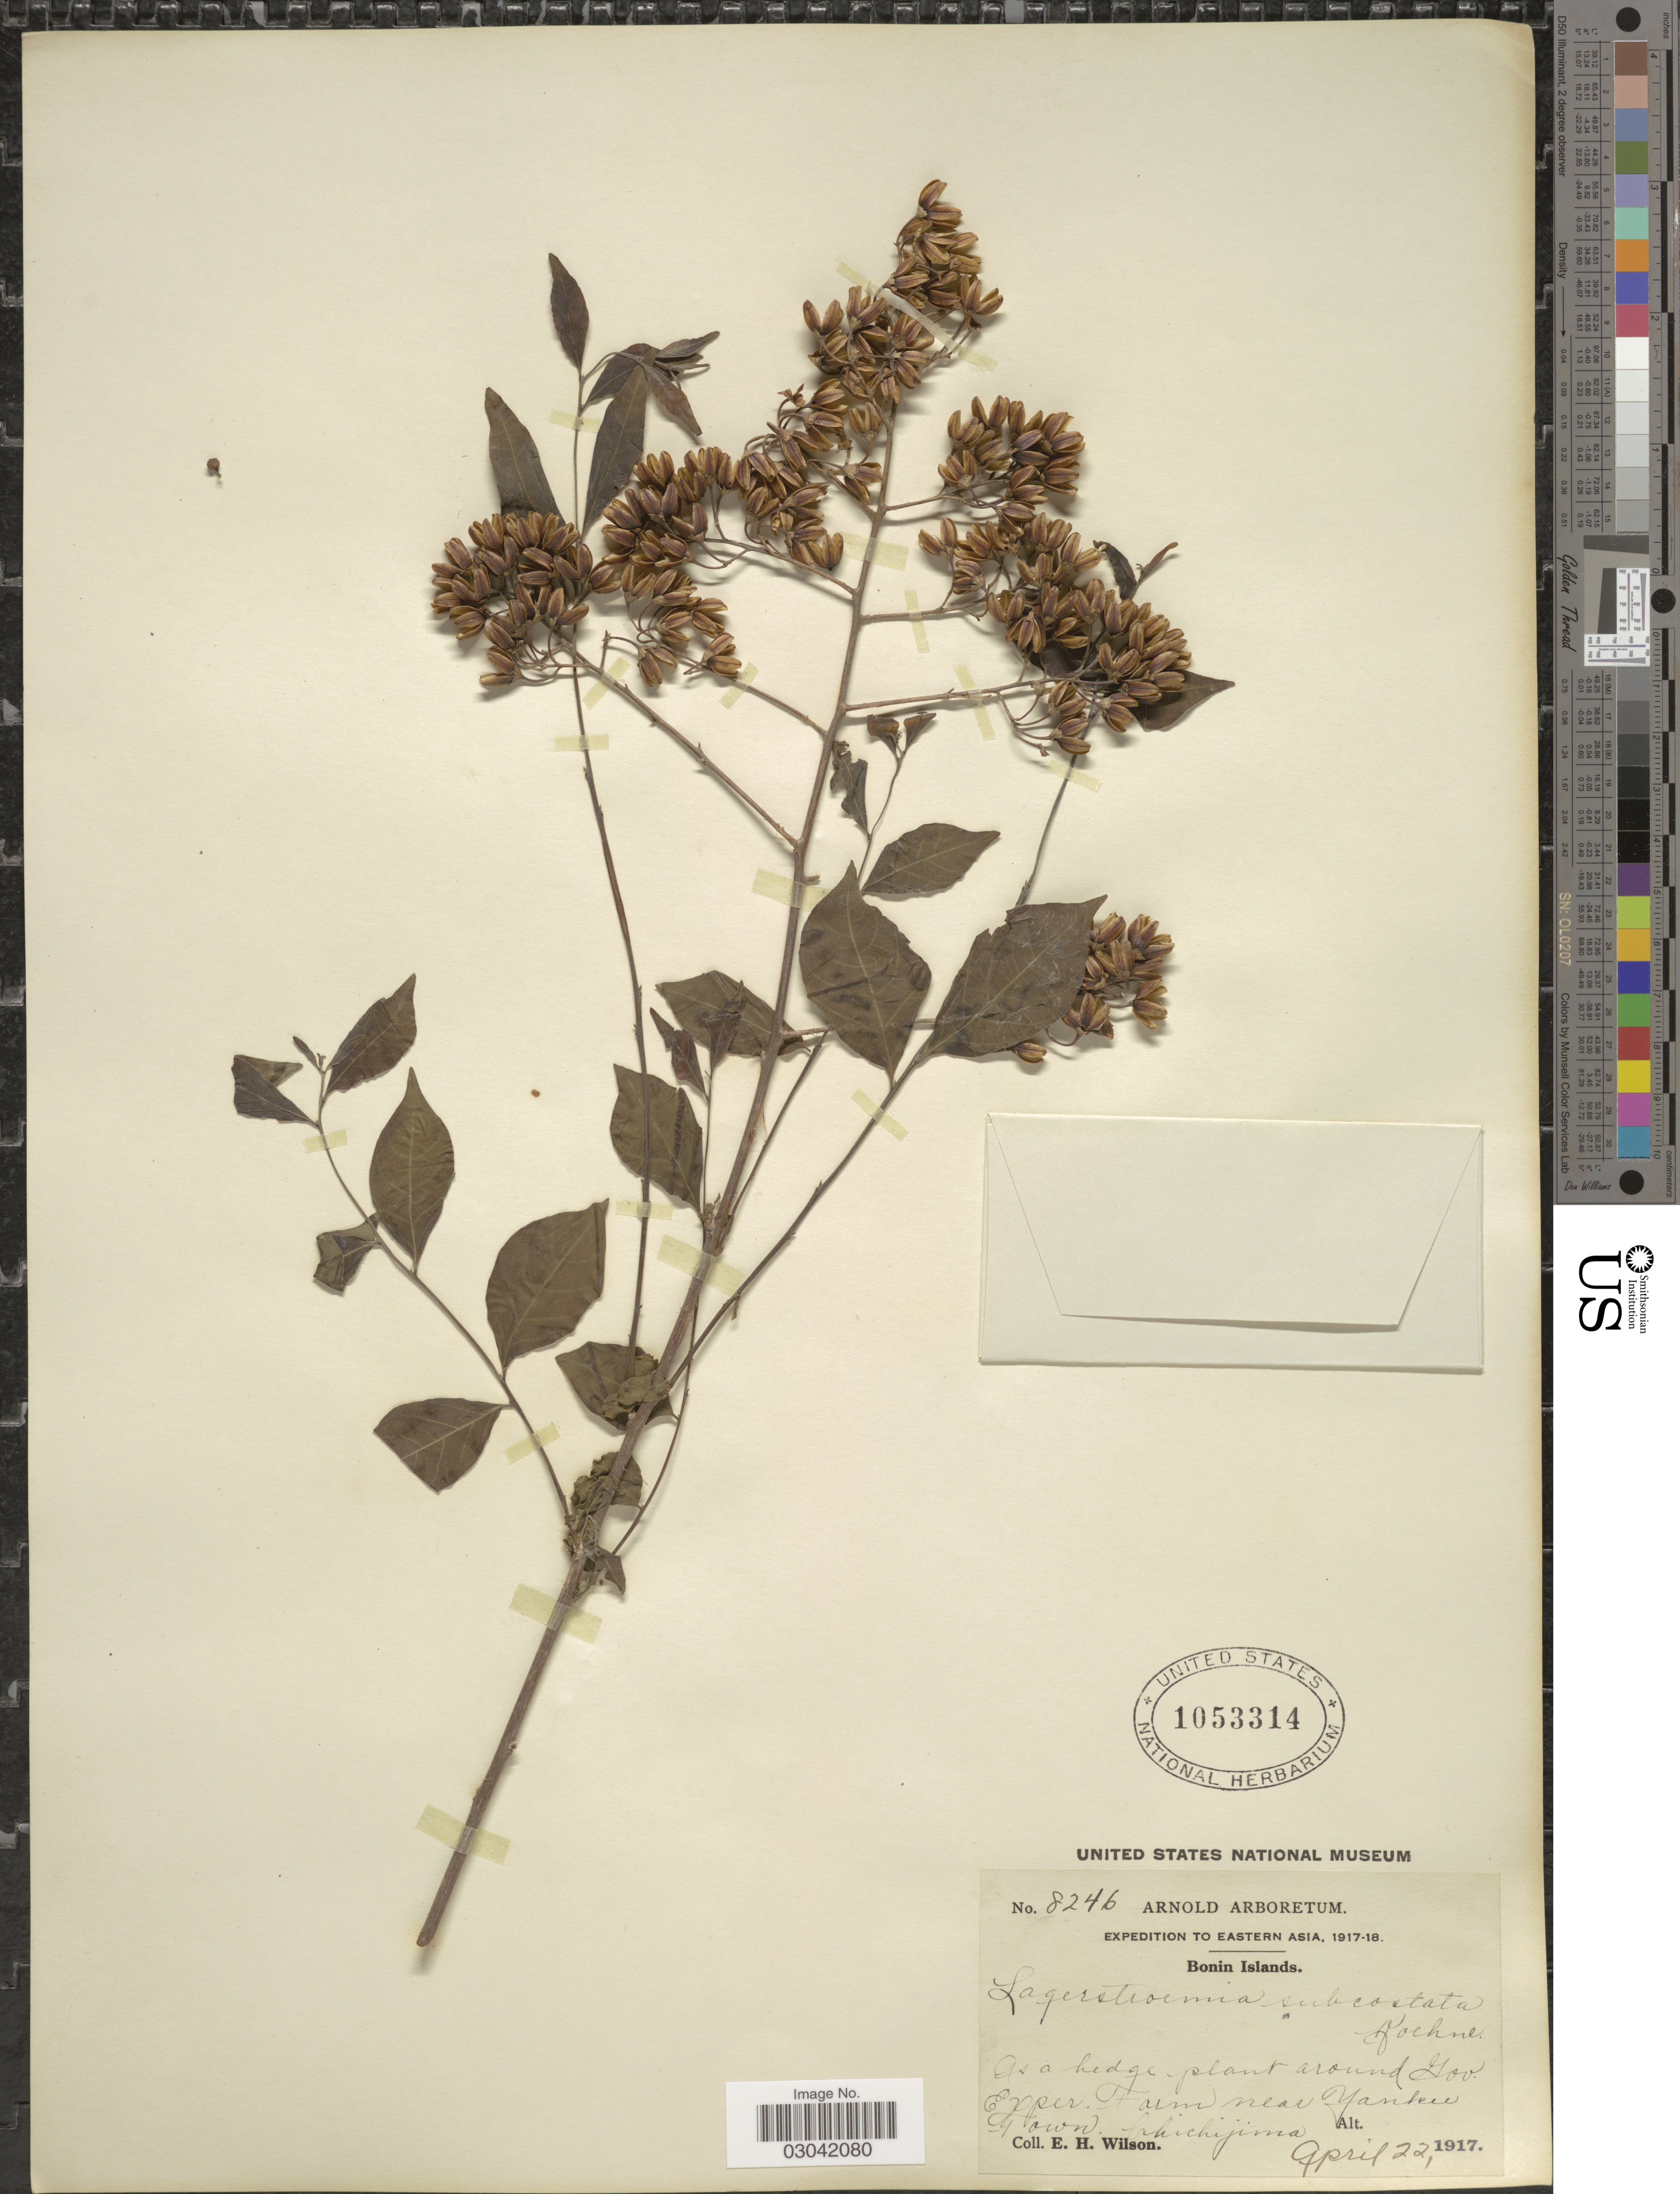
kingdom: Plantae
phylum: Tracheophyta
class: Magnoliopsida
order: Myrtales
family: Lythraceae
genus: Lagerstroemia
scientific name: Lagerstroemia subcostata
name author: Koehne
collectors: E. Wilson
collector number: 8246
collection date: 1917-04-22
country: Japan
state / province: Tokyo, Federal City of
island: Bonin Islands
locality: Eastern Asia. Bonin Islands. As a hedge plant around Gov. Exper. Farm near Yankee Town. Cachichijima.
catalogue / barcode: US 1053314